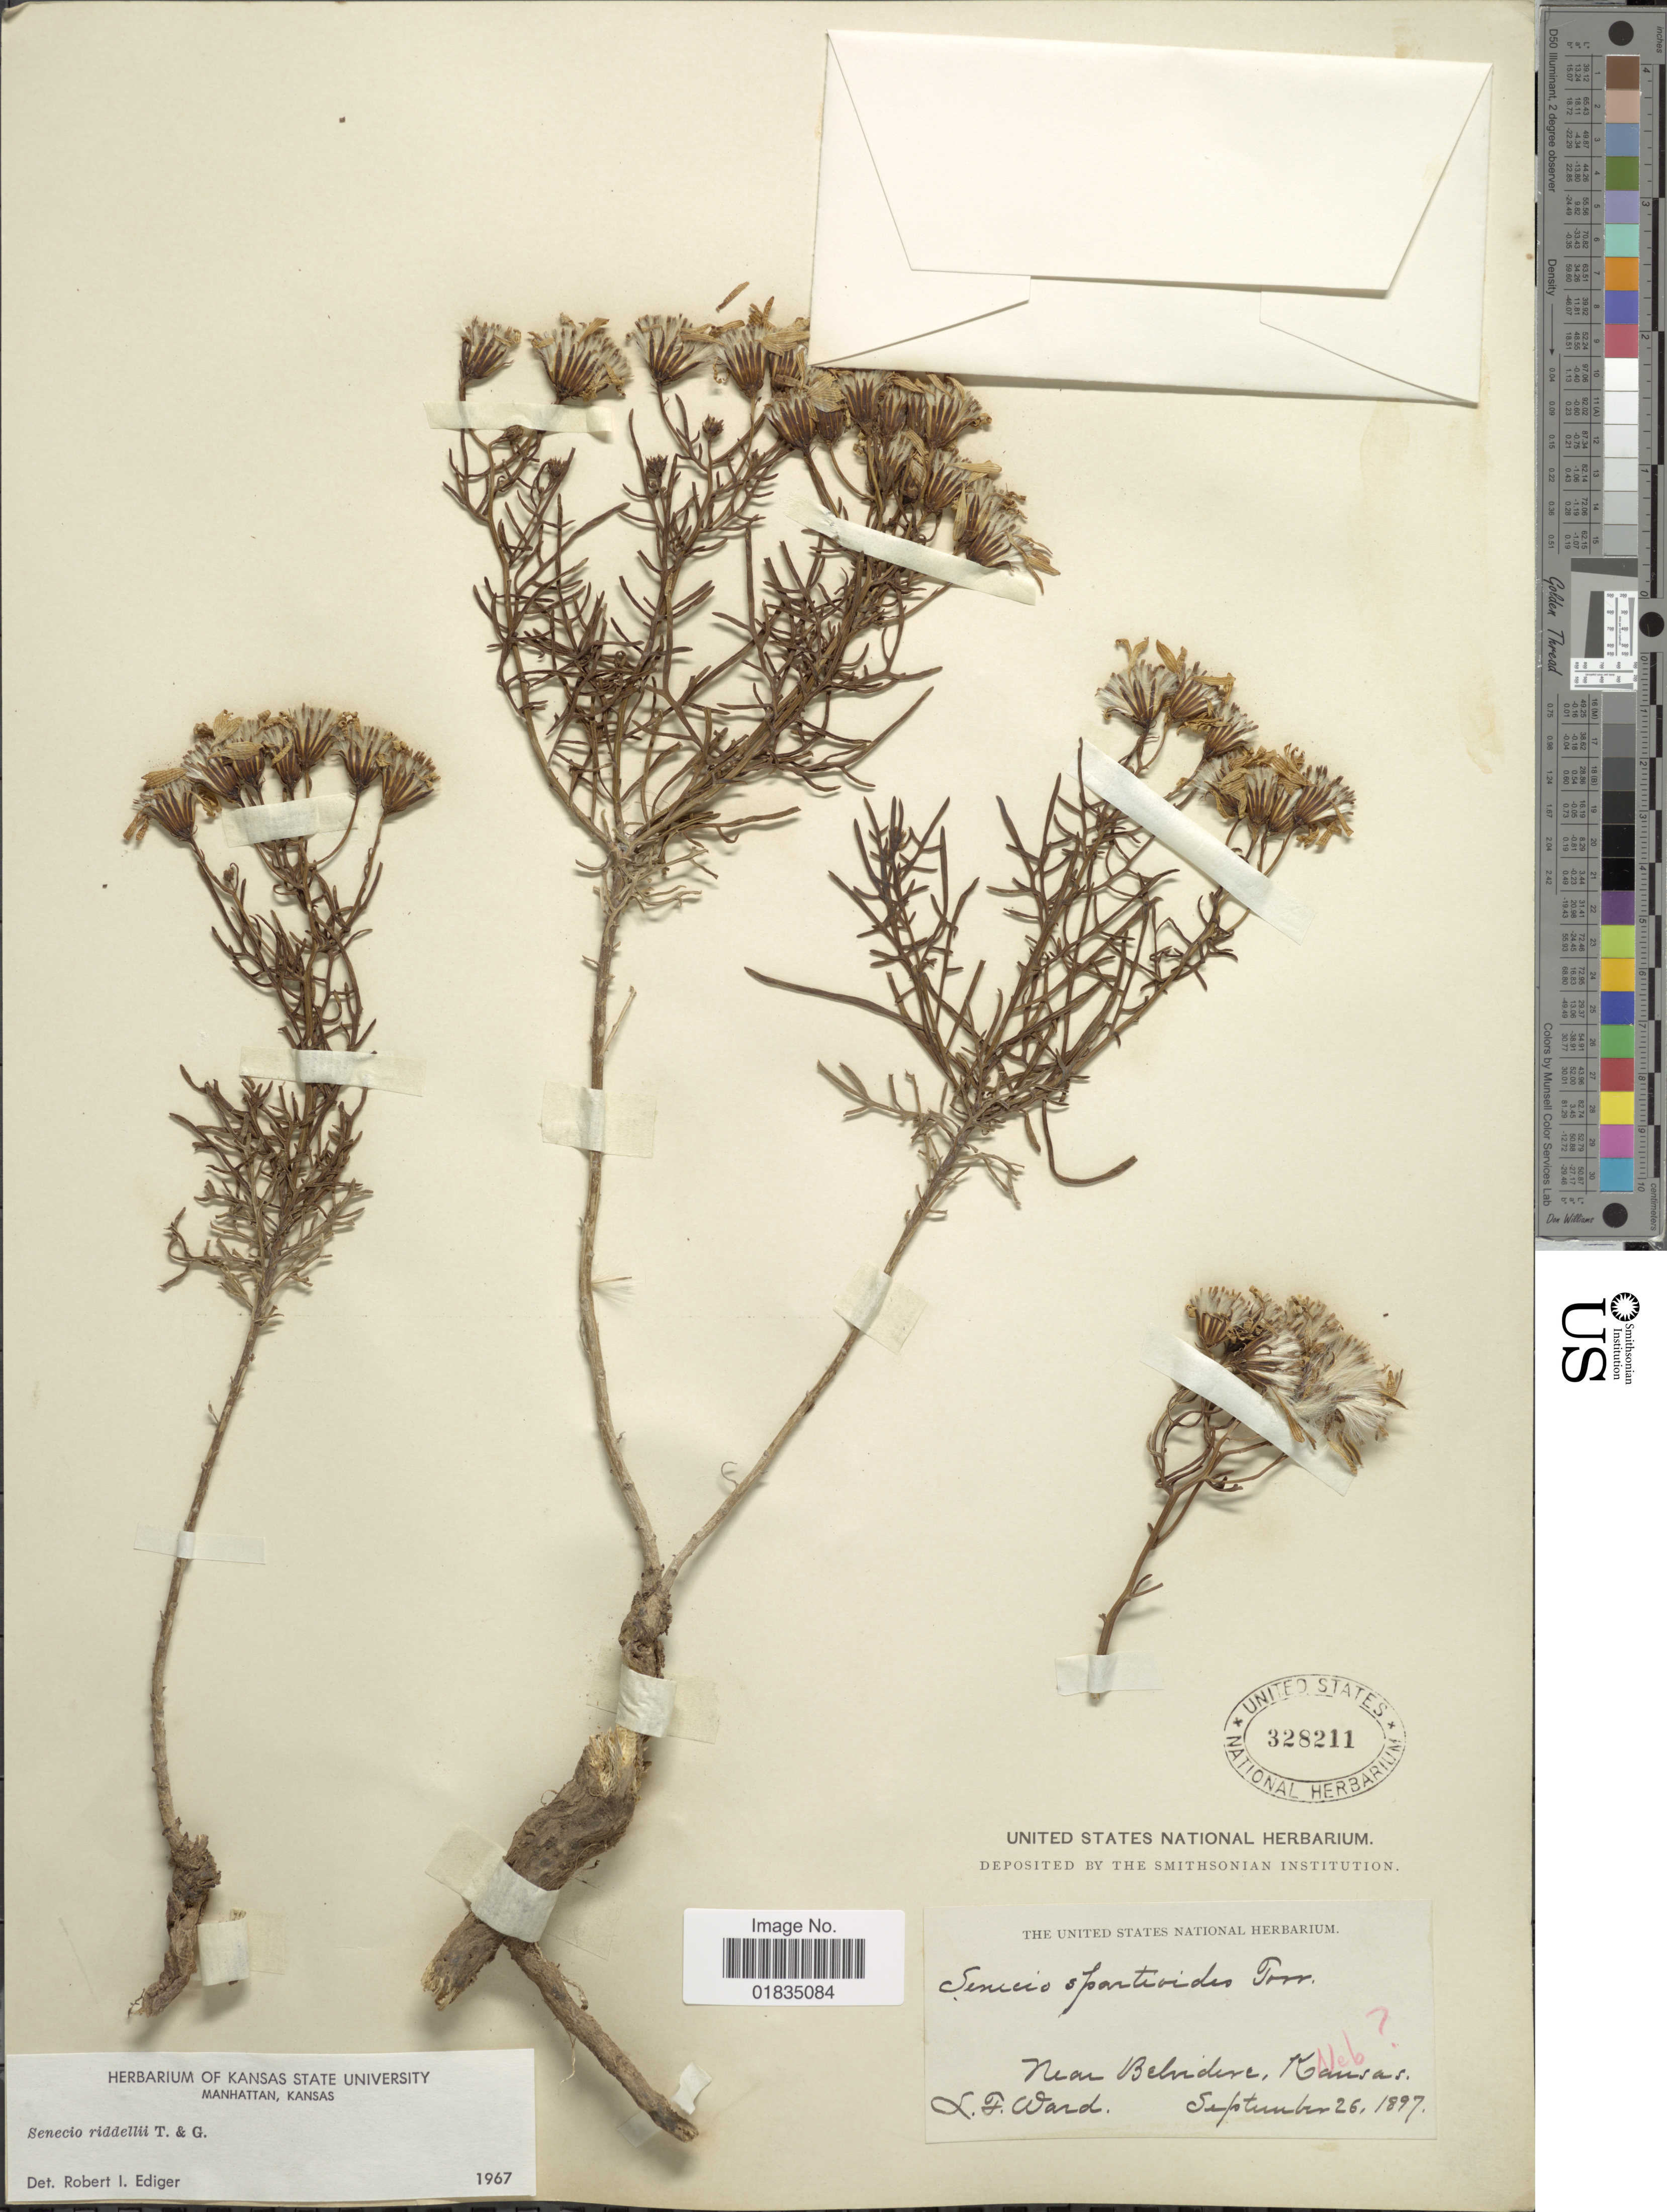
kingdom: Plantae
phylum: Tracheophyta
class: Magnoliopsida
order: Asterales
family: Asteraceae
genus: Senecio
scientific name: Senecio riddellii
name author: Torr. & A. Gray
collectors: L. Ward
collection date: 1897-09-26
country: United States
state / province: Kansas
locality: Near Belvidere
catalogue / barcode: US 328211